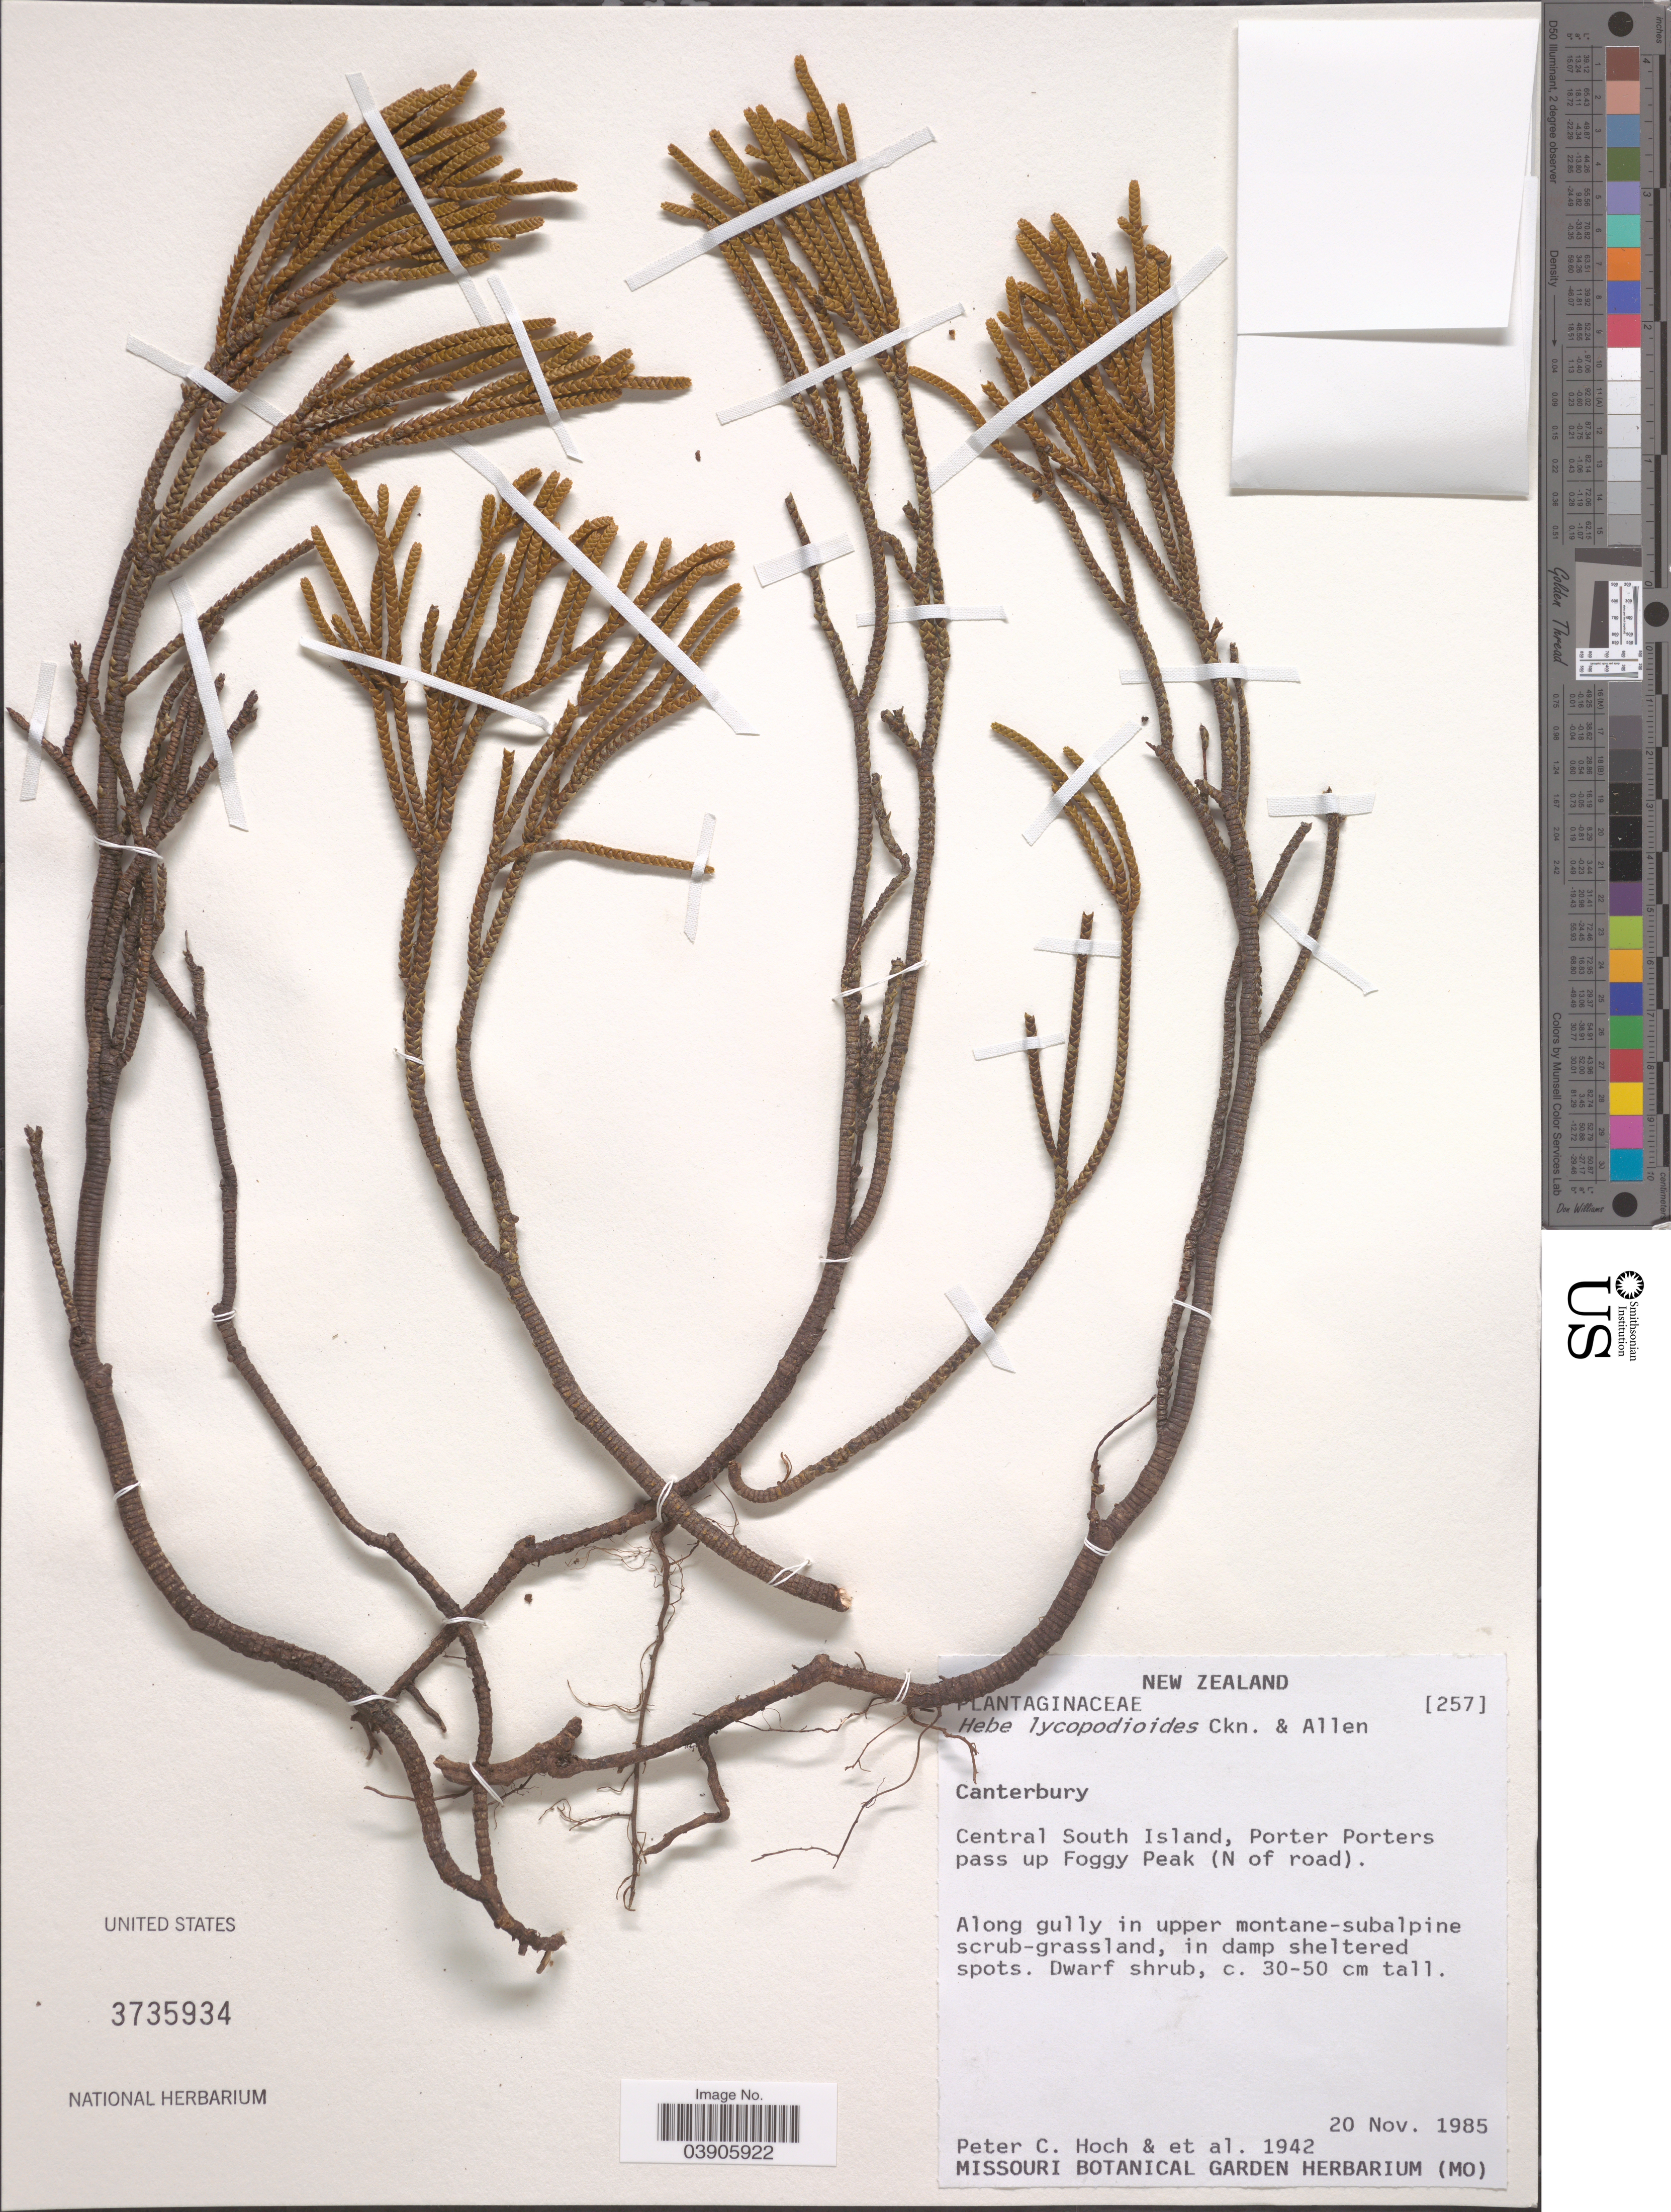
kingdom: Plantae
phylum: Tracheophyta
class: Magnoliopsida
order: Lamiales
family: Plantaginaceae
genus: Hebe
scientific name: Hebe lycopodioides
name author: (Hook. f.) Allan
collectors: P. C. Hoch & et al.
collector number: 1942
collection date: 1985-11-20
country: New Zealand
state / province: Canterbury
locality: Central South Island, Porter Porters pass up Foggy Peak (N of road).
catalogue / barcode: US 3735934